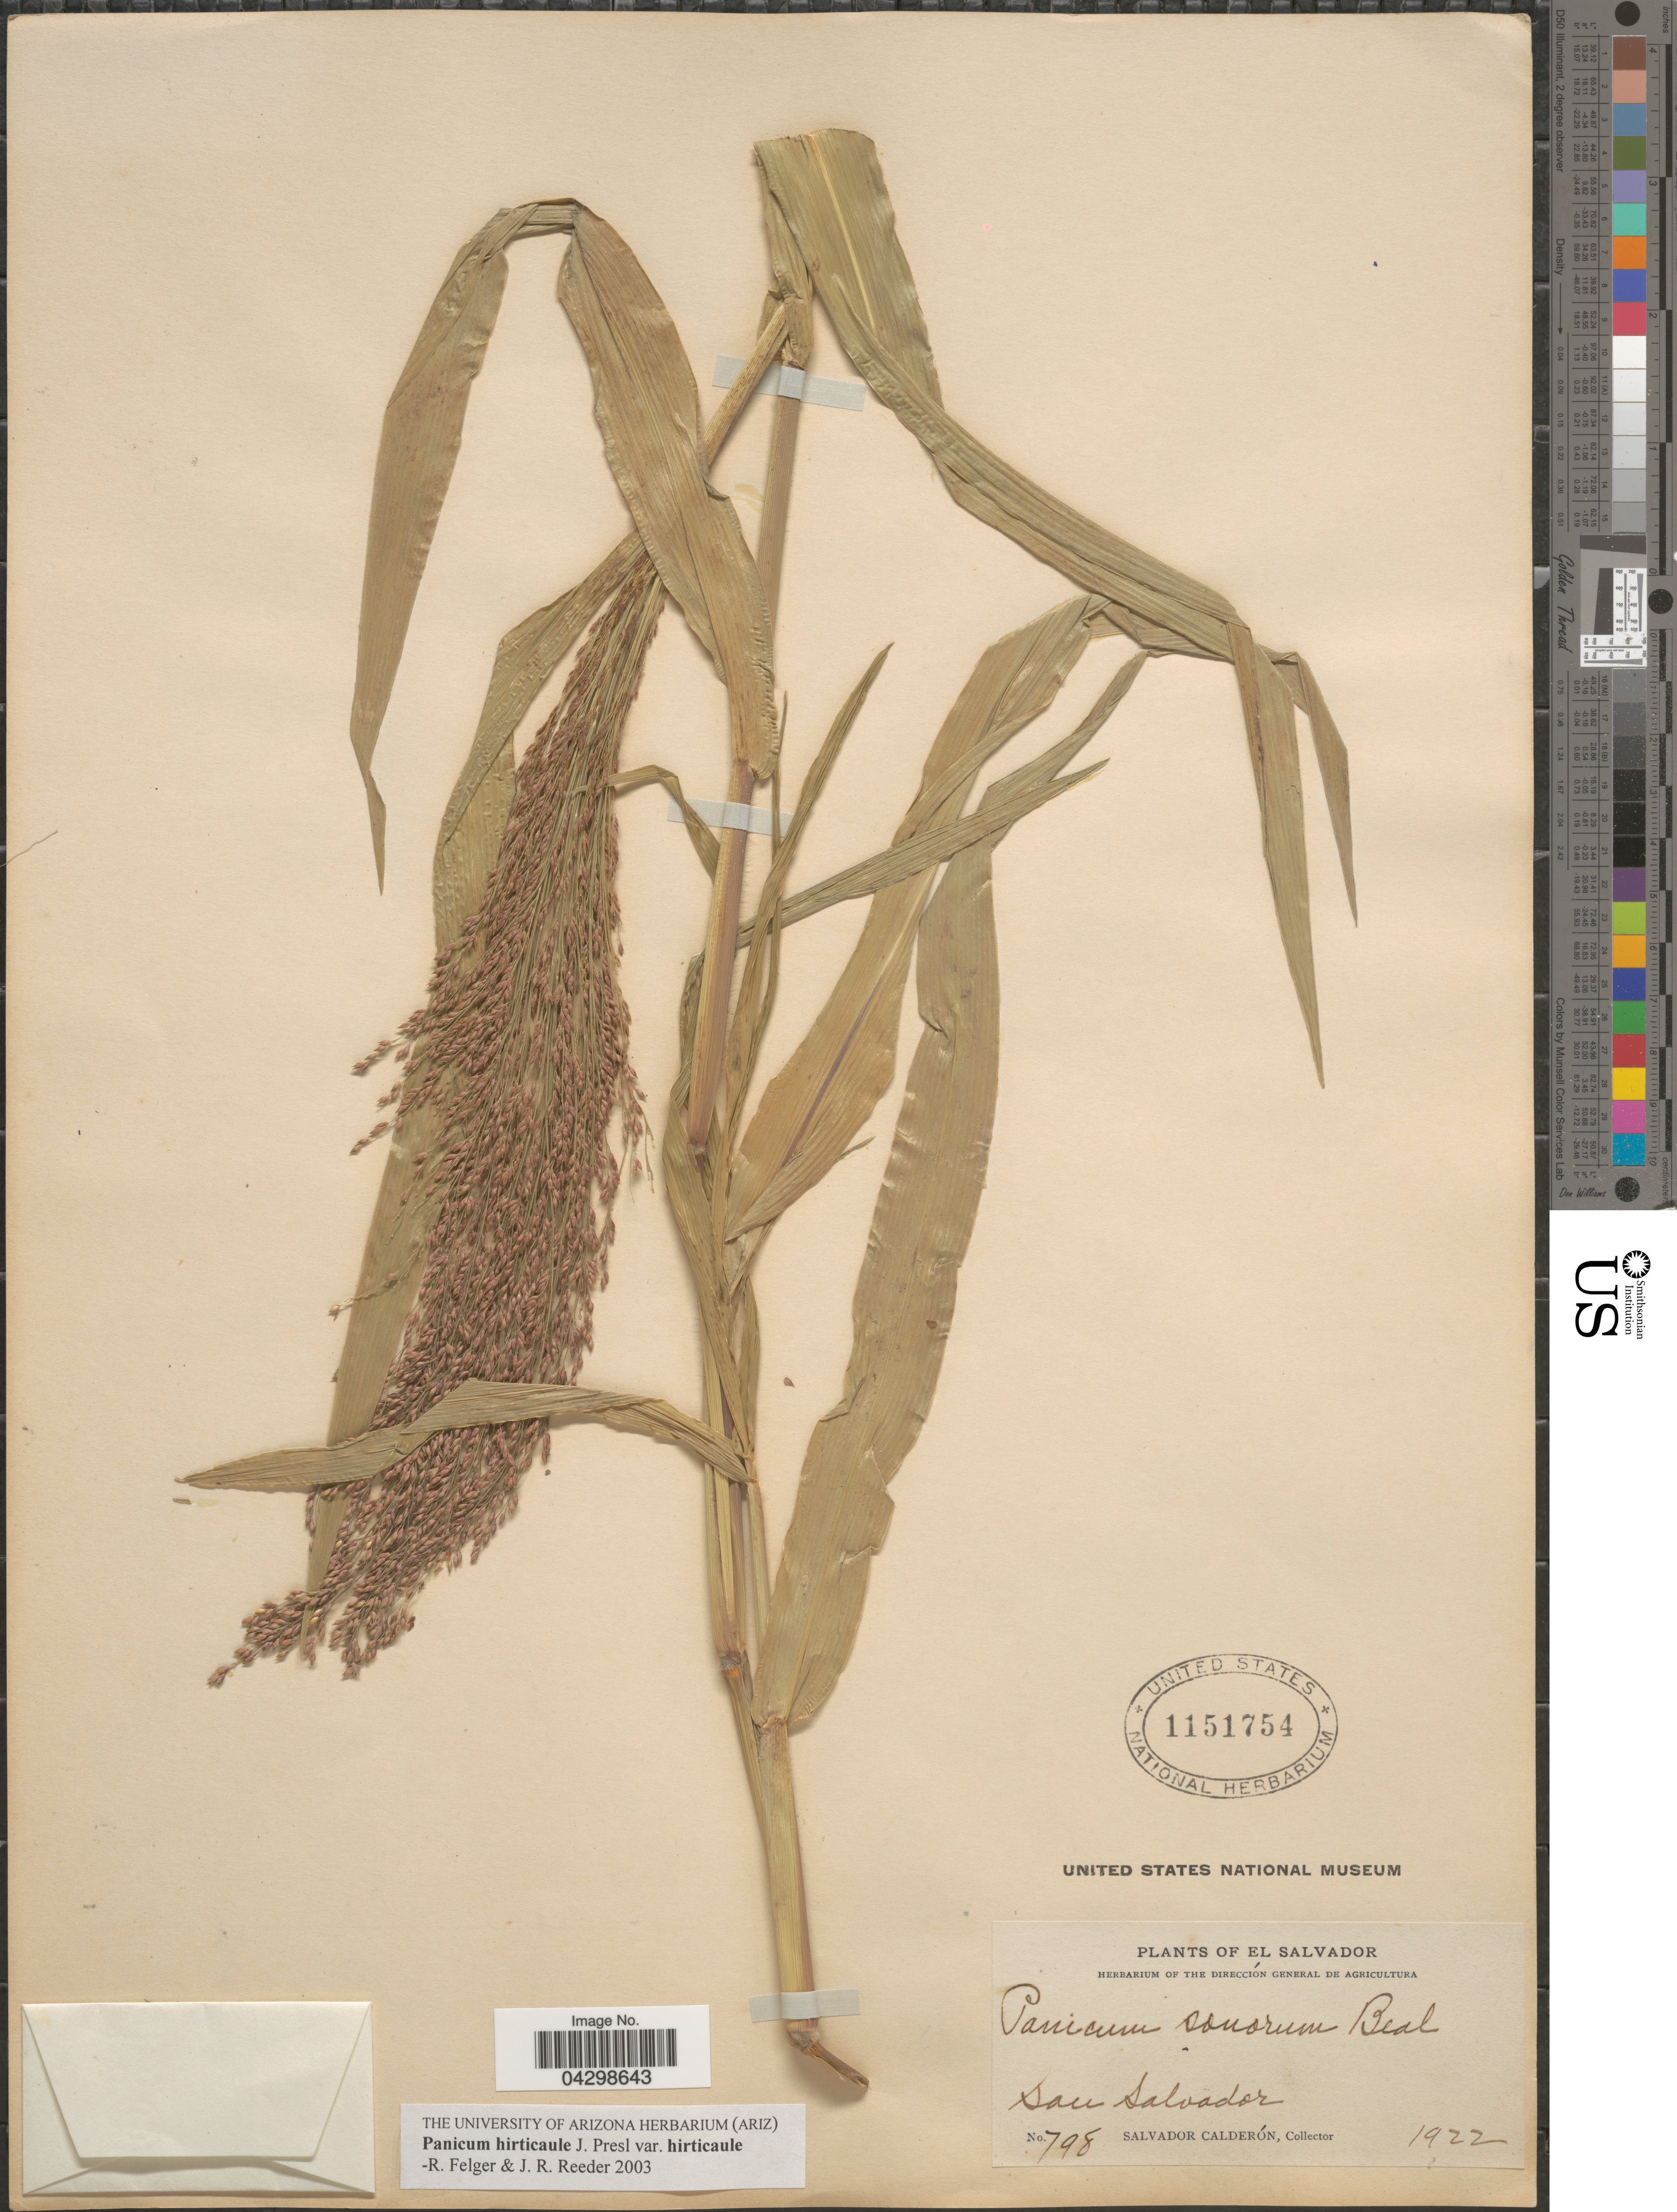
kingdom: Plantae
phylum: Tracheophyta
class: Liliopsida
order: Poales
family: Poaceae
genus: Panicum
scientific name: Panicum hirticaule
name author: J. Presl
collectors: S. Calderón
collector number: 798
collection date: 1922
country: El Salvador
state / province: San Salvador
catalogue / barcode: US 1151754